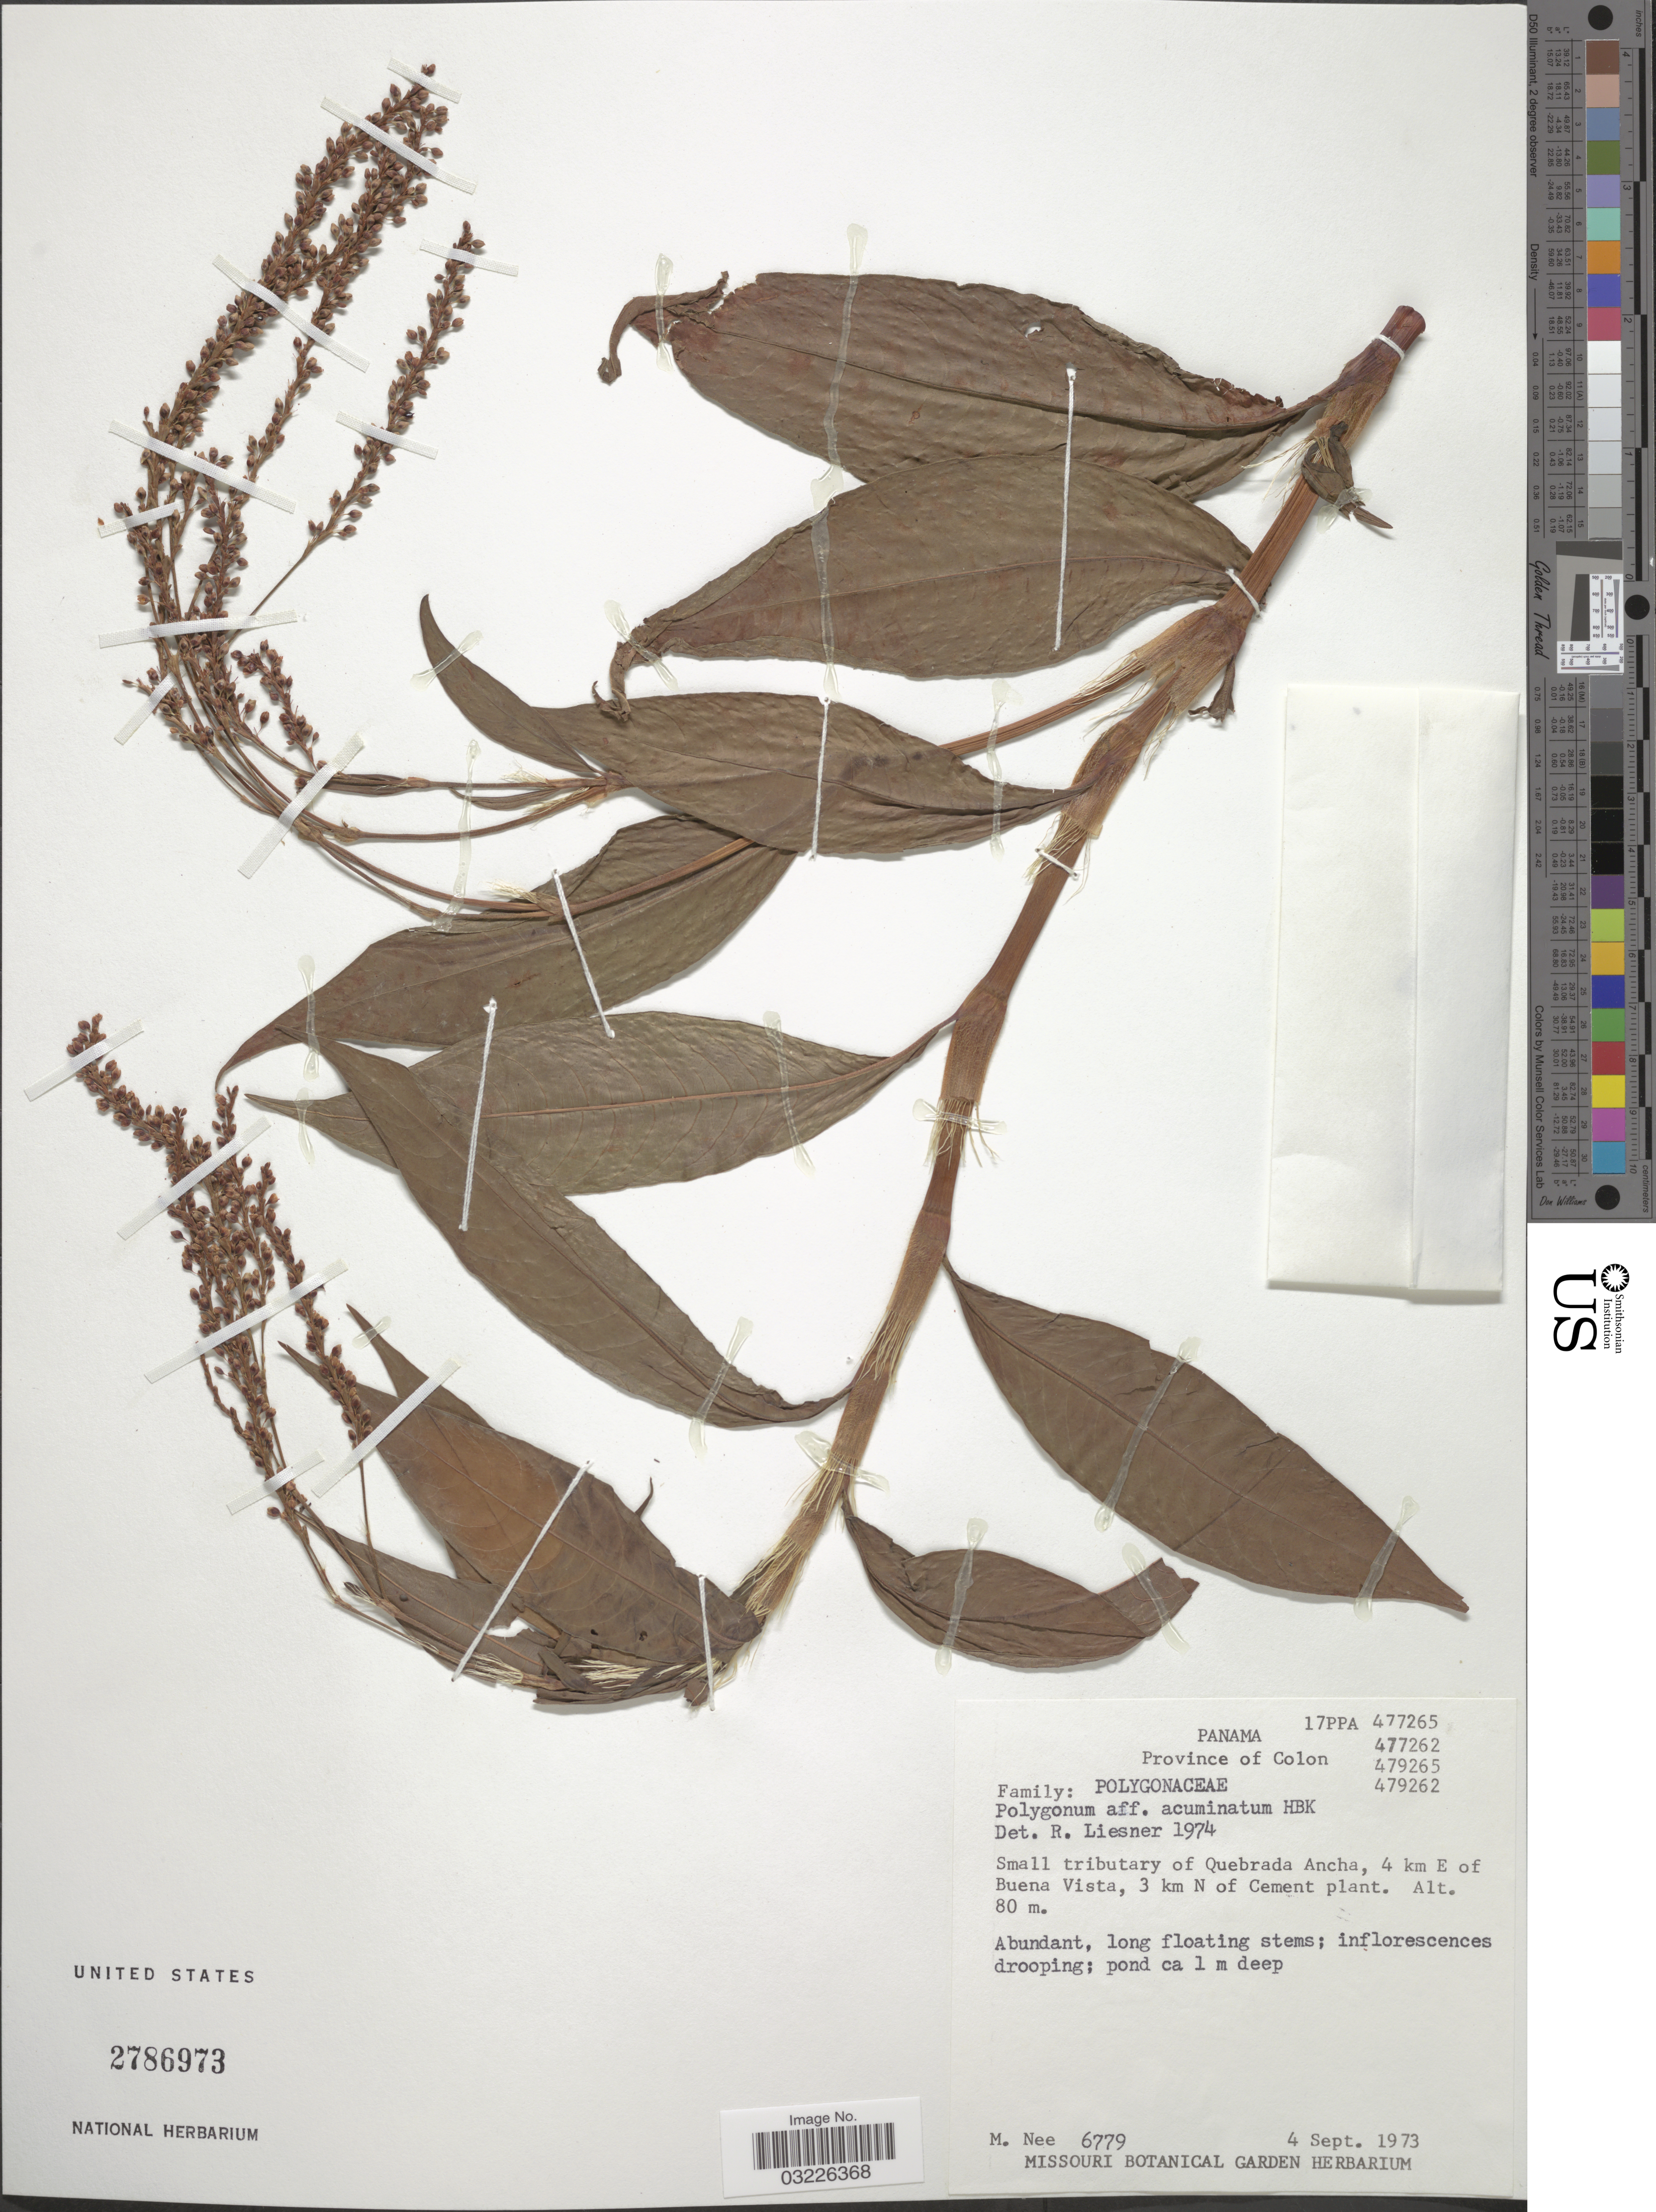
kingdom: Plantae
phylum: Tracheophyta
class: Magnoliopsida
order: Caryophyllales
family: Polygonaceae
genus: Polygonum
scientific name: Polygonum acuminatum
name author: Kunth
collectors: M. Nee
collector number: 6779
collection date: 1973-09-04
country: Panama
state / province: Colón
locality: Small tributary of Quebrada Ancha, 4 km E of Buena Vista, 3 km N of Cement plant.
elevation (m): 80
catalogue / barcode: US 2786973